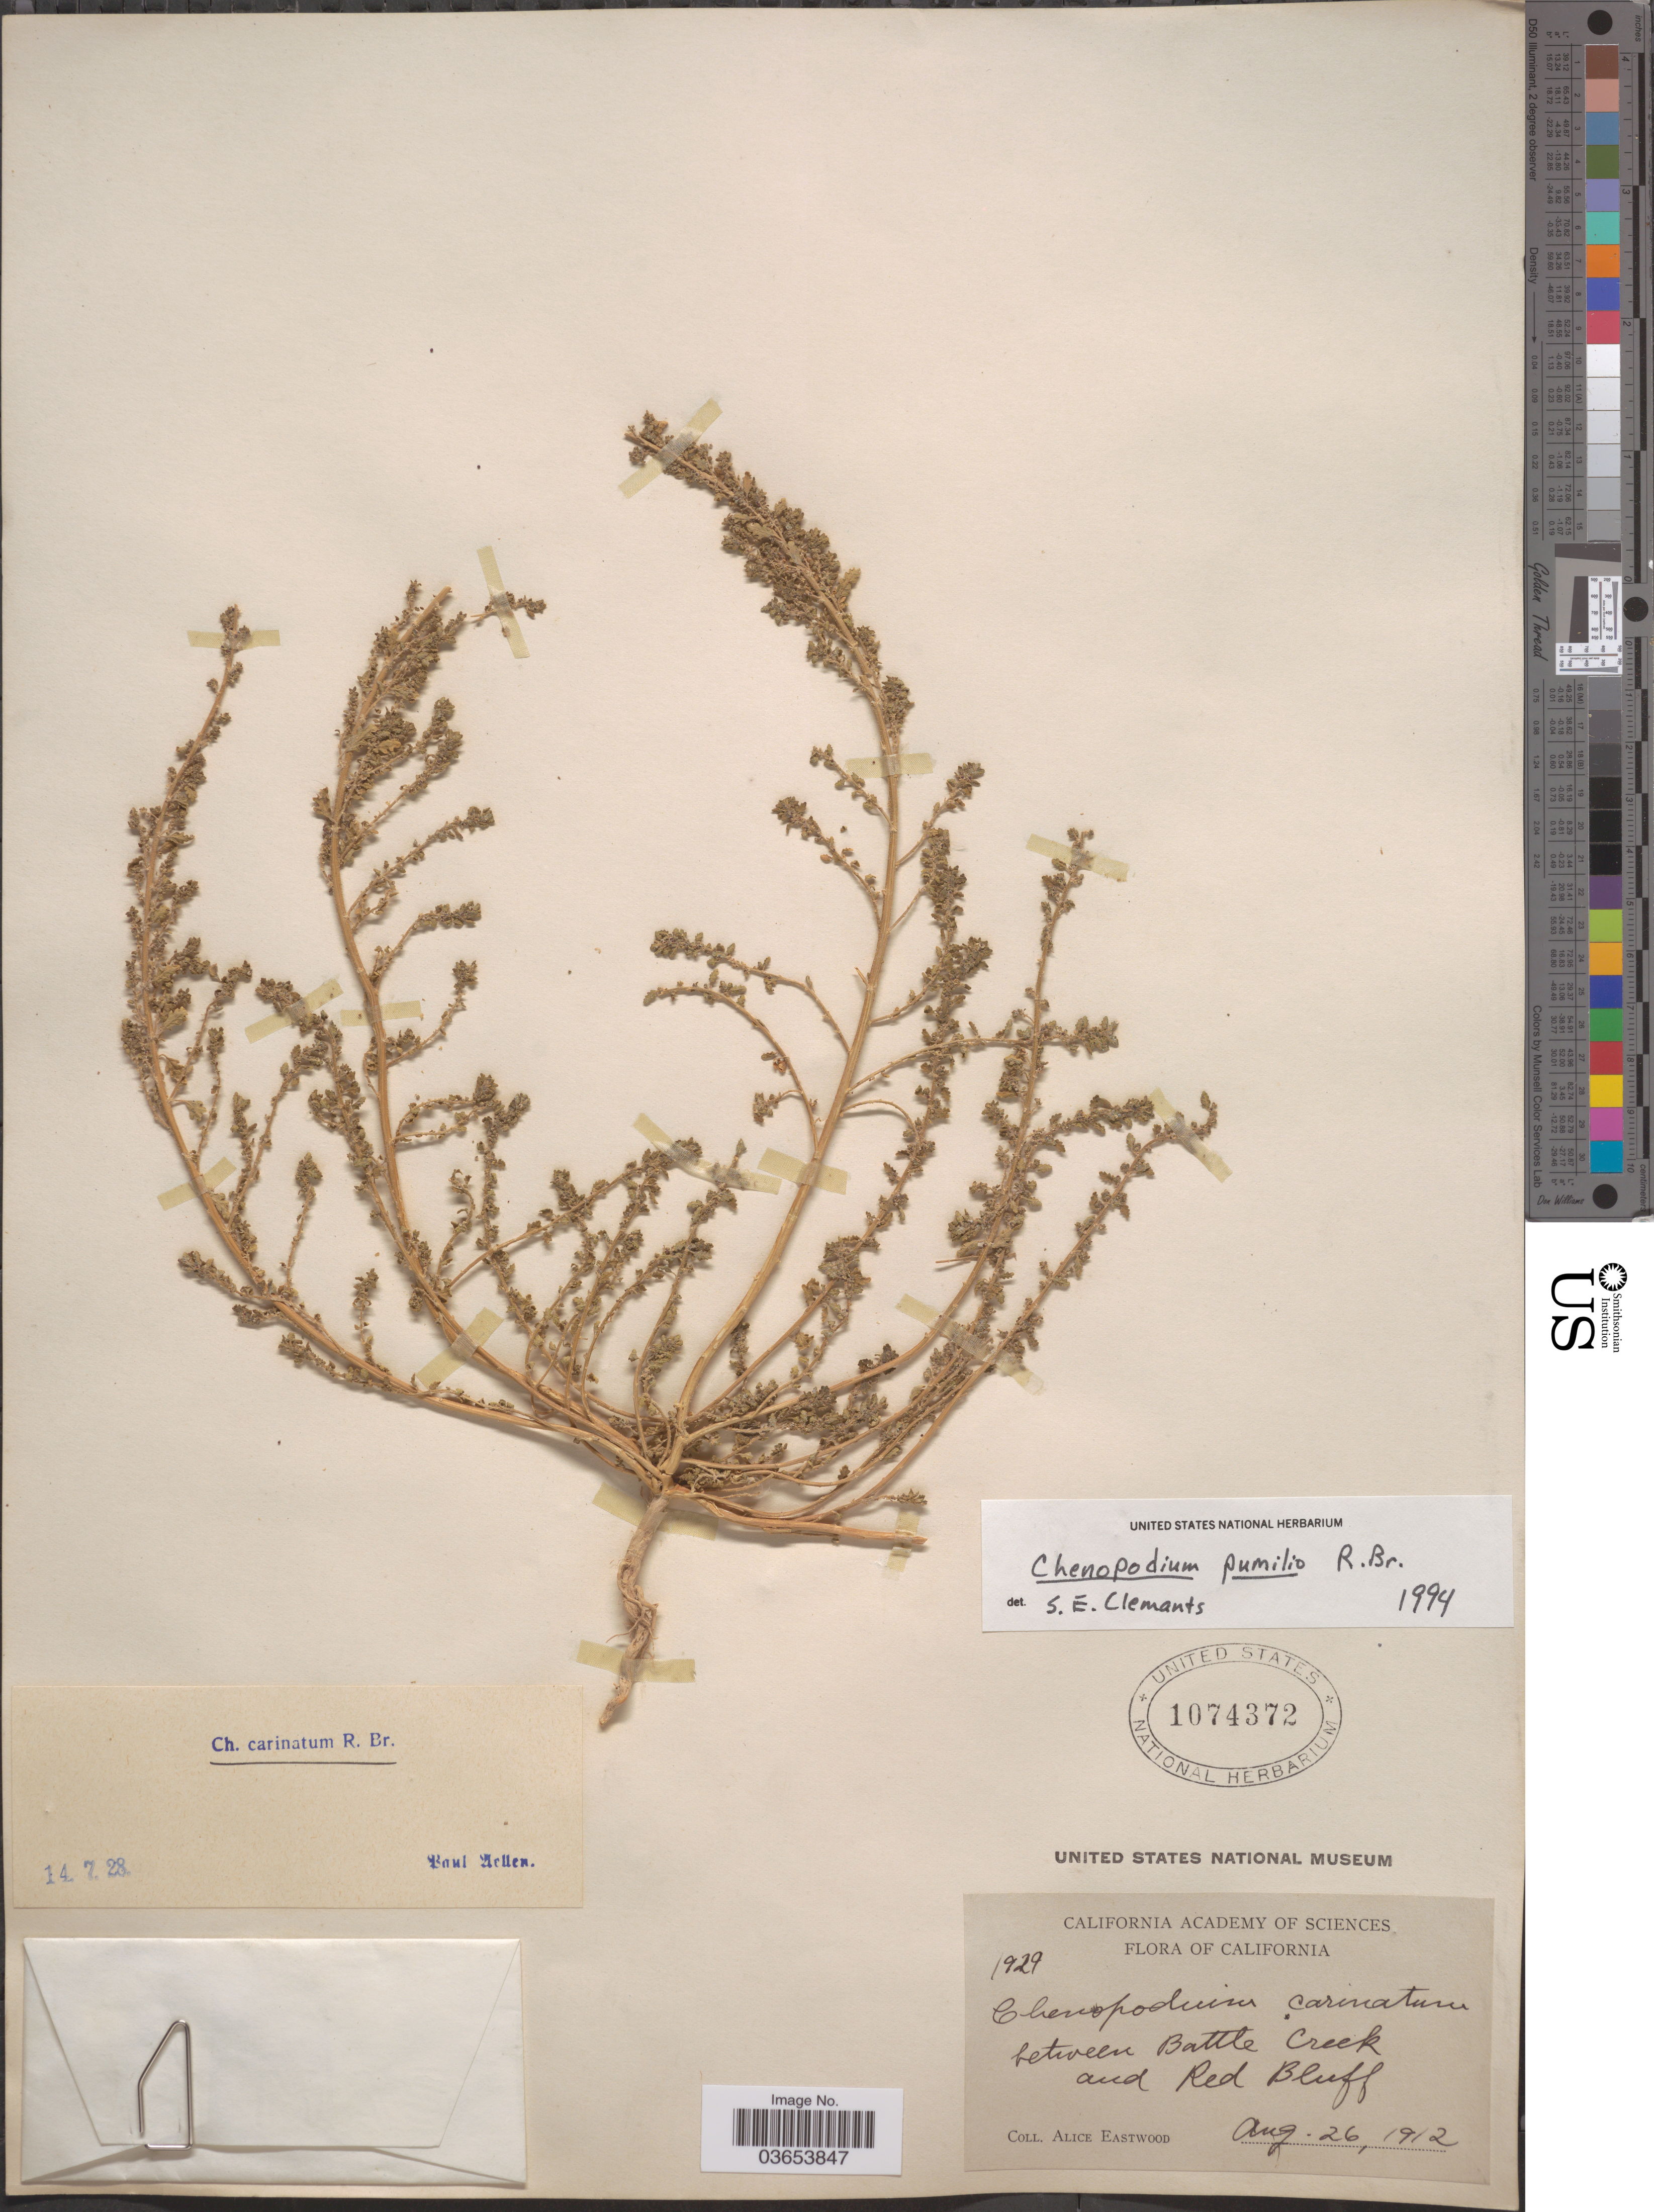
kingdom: Plantae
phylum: Tracheophyta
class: Magnoliopsida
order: Caryophyllales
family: Amaranthaceae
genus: Chenopodium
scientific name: Chenopodium pumilio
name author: R. Br.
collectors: A. Eastwood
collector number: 1929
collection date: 1912-08-26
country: United States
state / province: California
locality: Between Battle Creek and Red Bluff.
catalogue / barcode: US 1074372